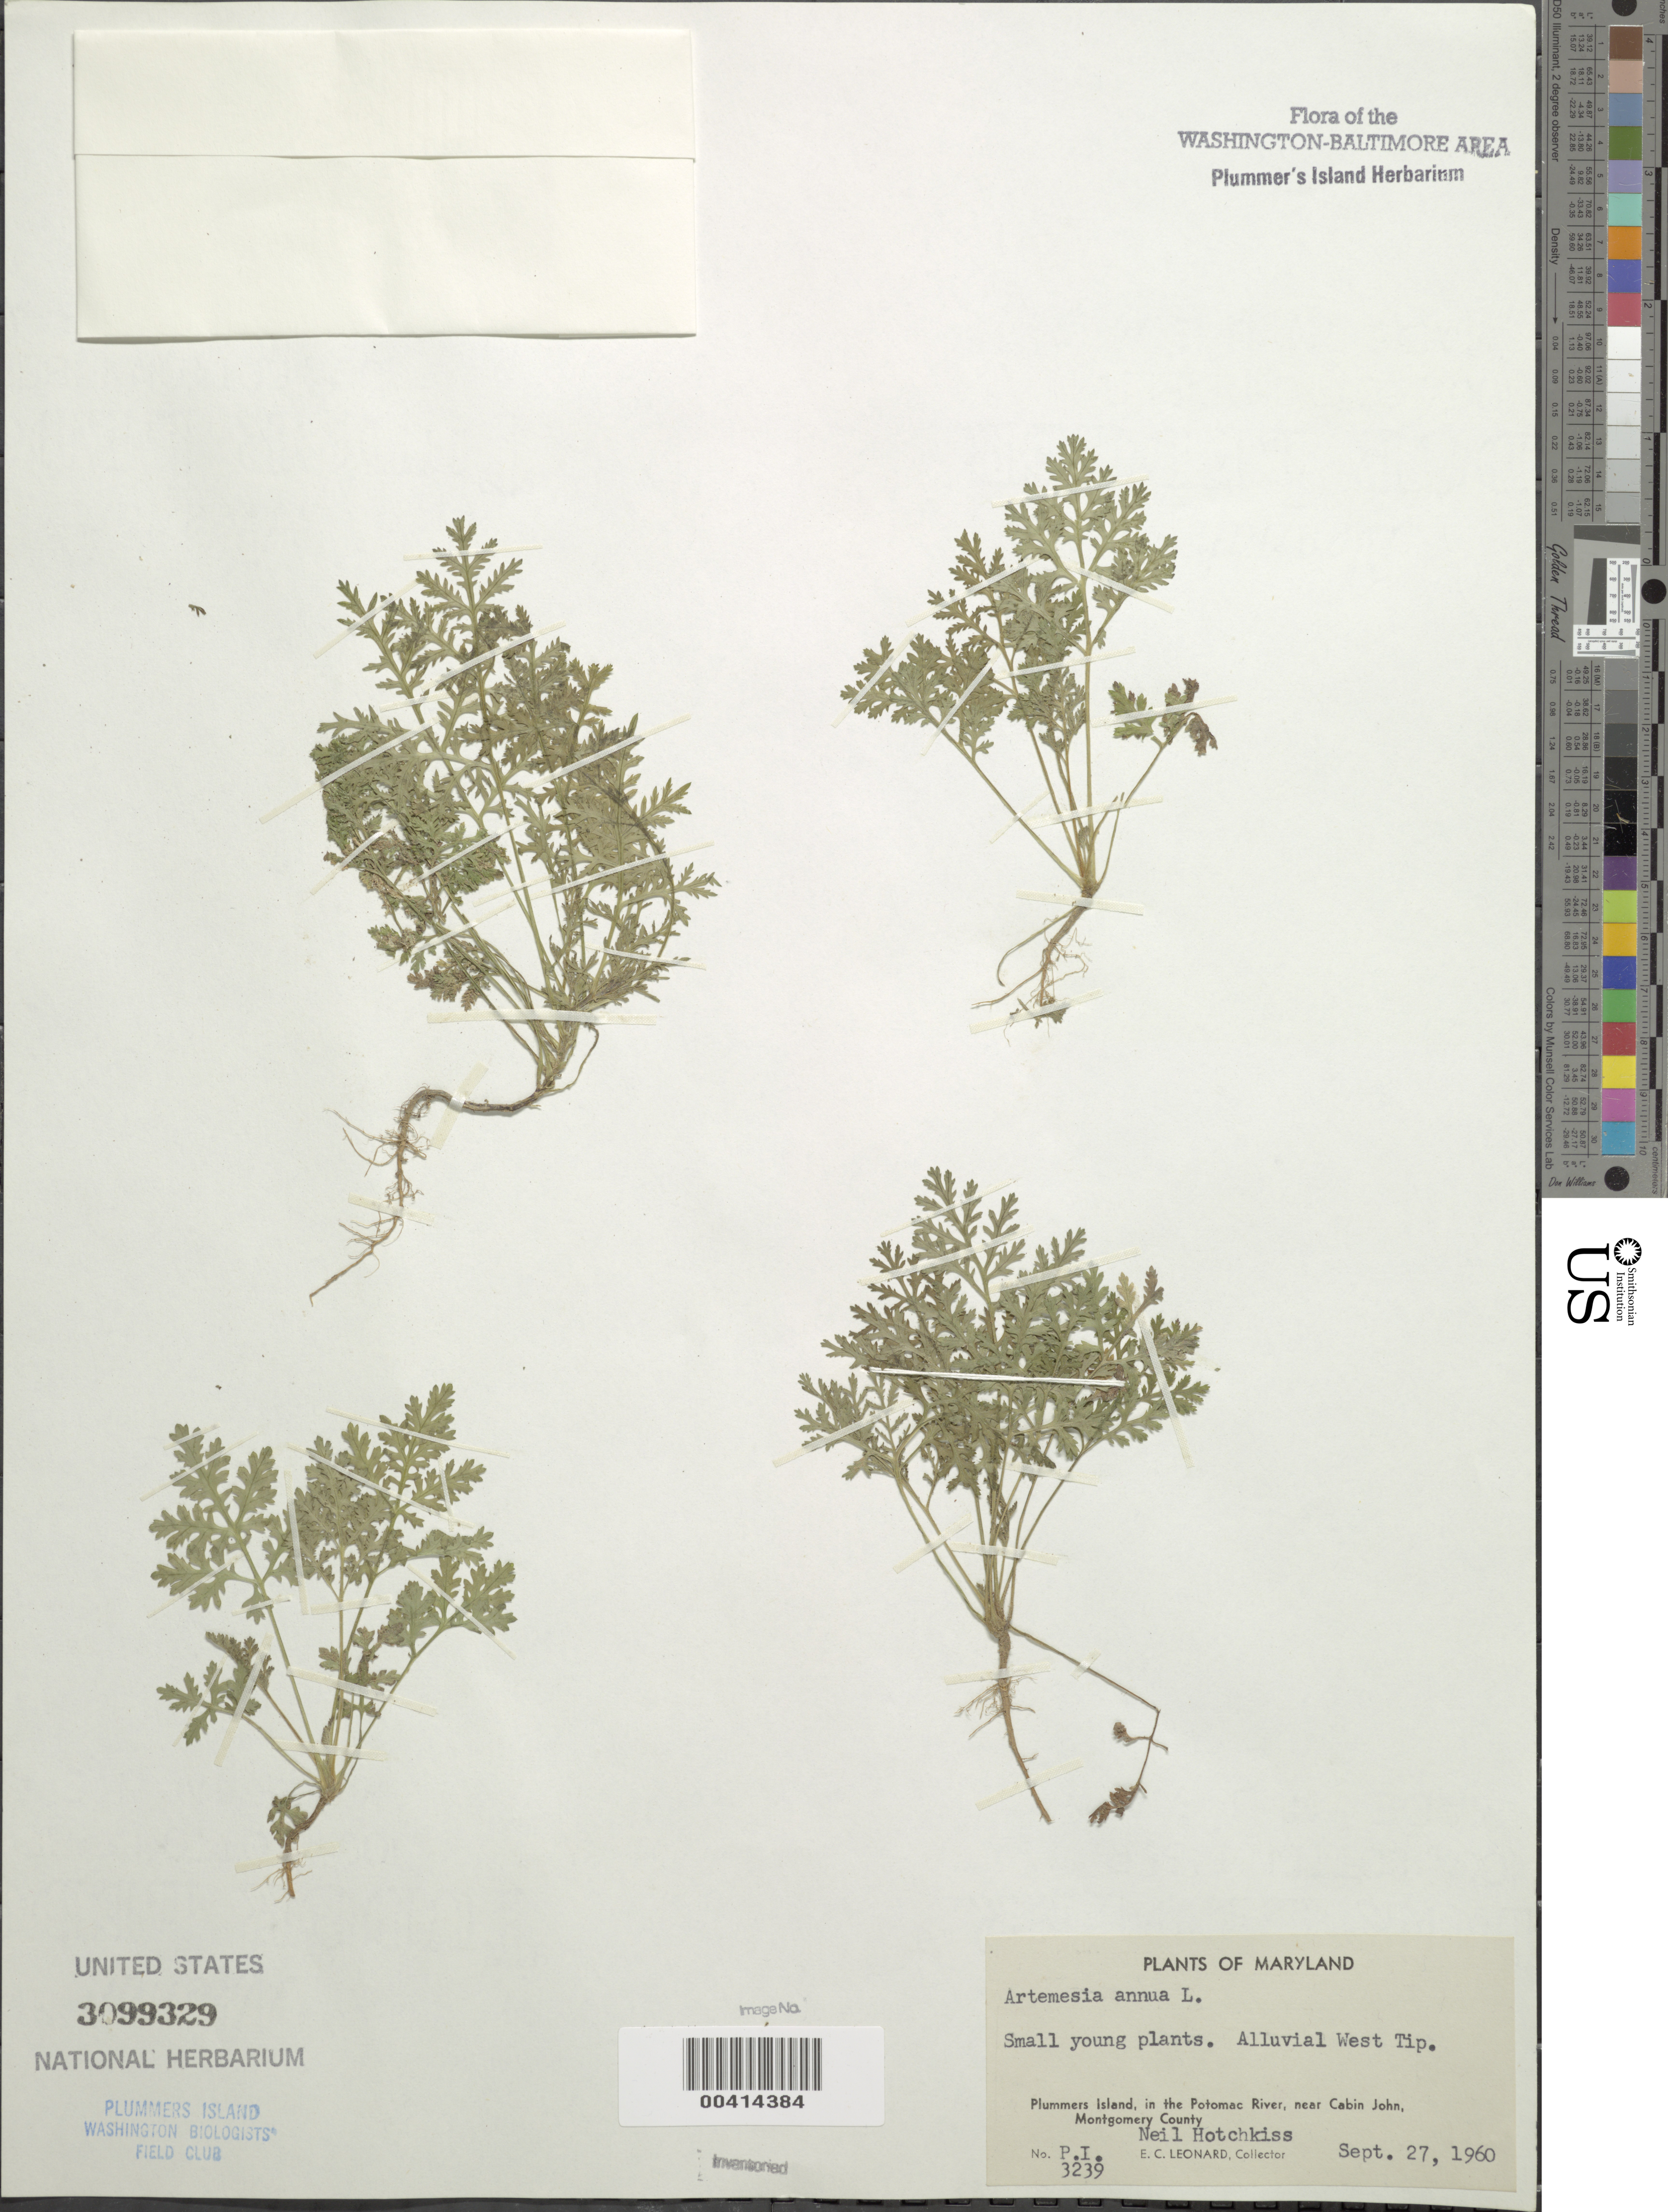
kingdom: Plantae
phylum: Tracheophyta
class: Magnoliopsida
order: Asterales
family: Asteraceae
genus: Artemisia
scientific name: Artemisia annua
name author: L.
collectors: E. C. Leonard & N. Hotchkiss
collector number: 3239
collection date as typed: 27 Sep 1960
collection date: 1960-09-27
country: United States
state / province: Maryland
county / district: Montgomery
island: Plummers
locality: Plummer's Island; west tip C. & O. Canal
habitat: Alluvial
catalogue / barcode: US 3099329